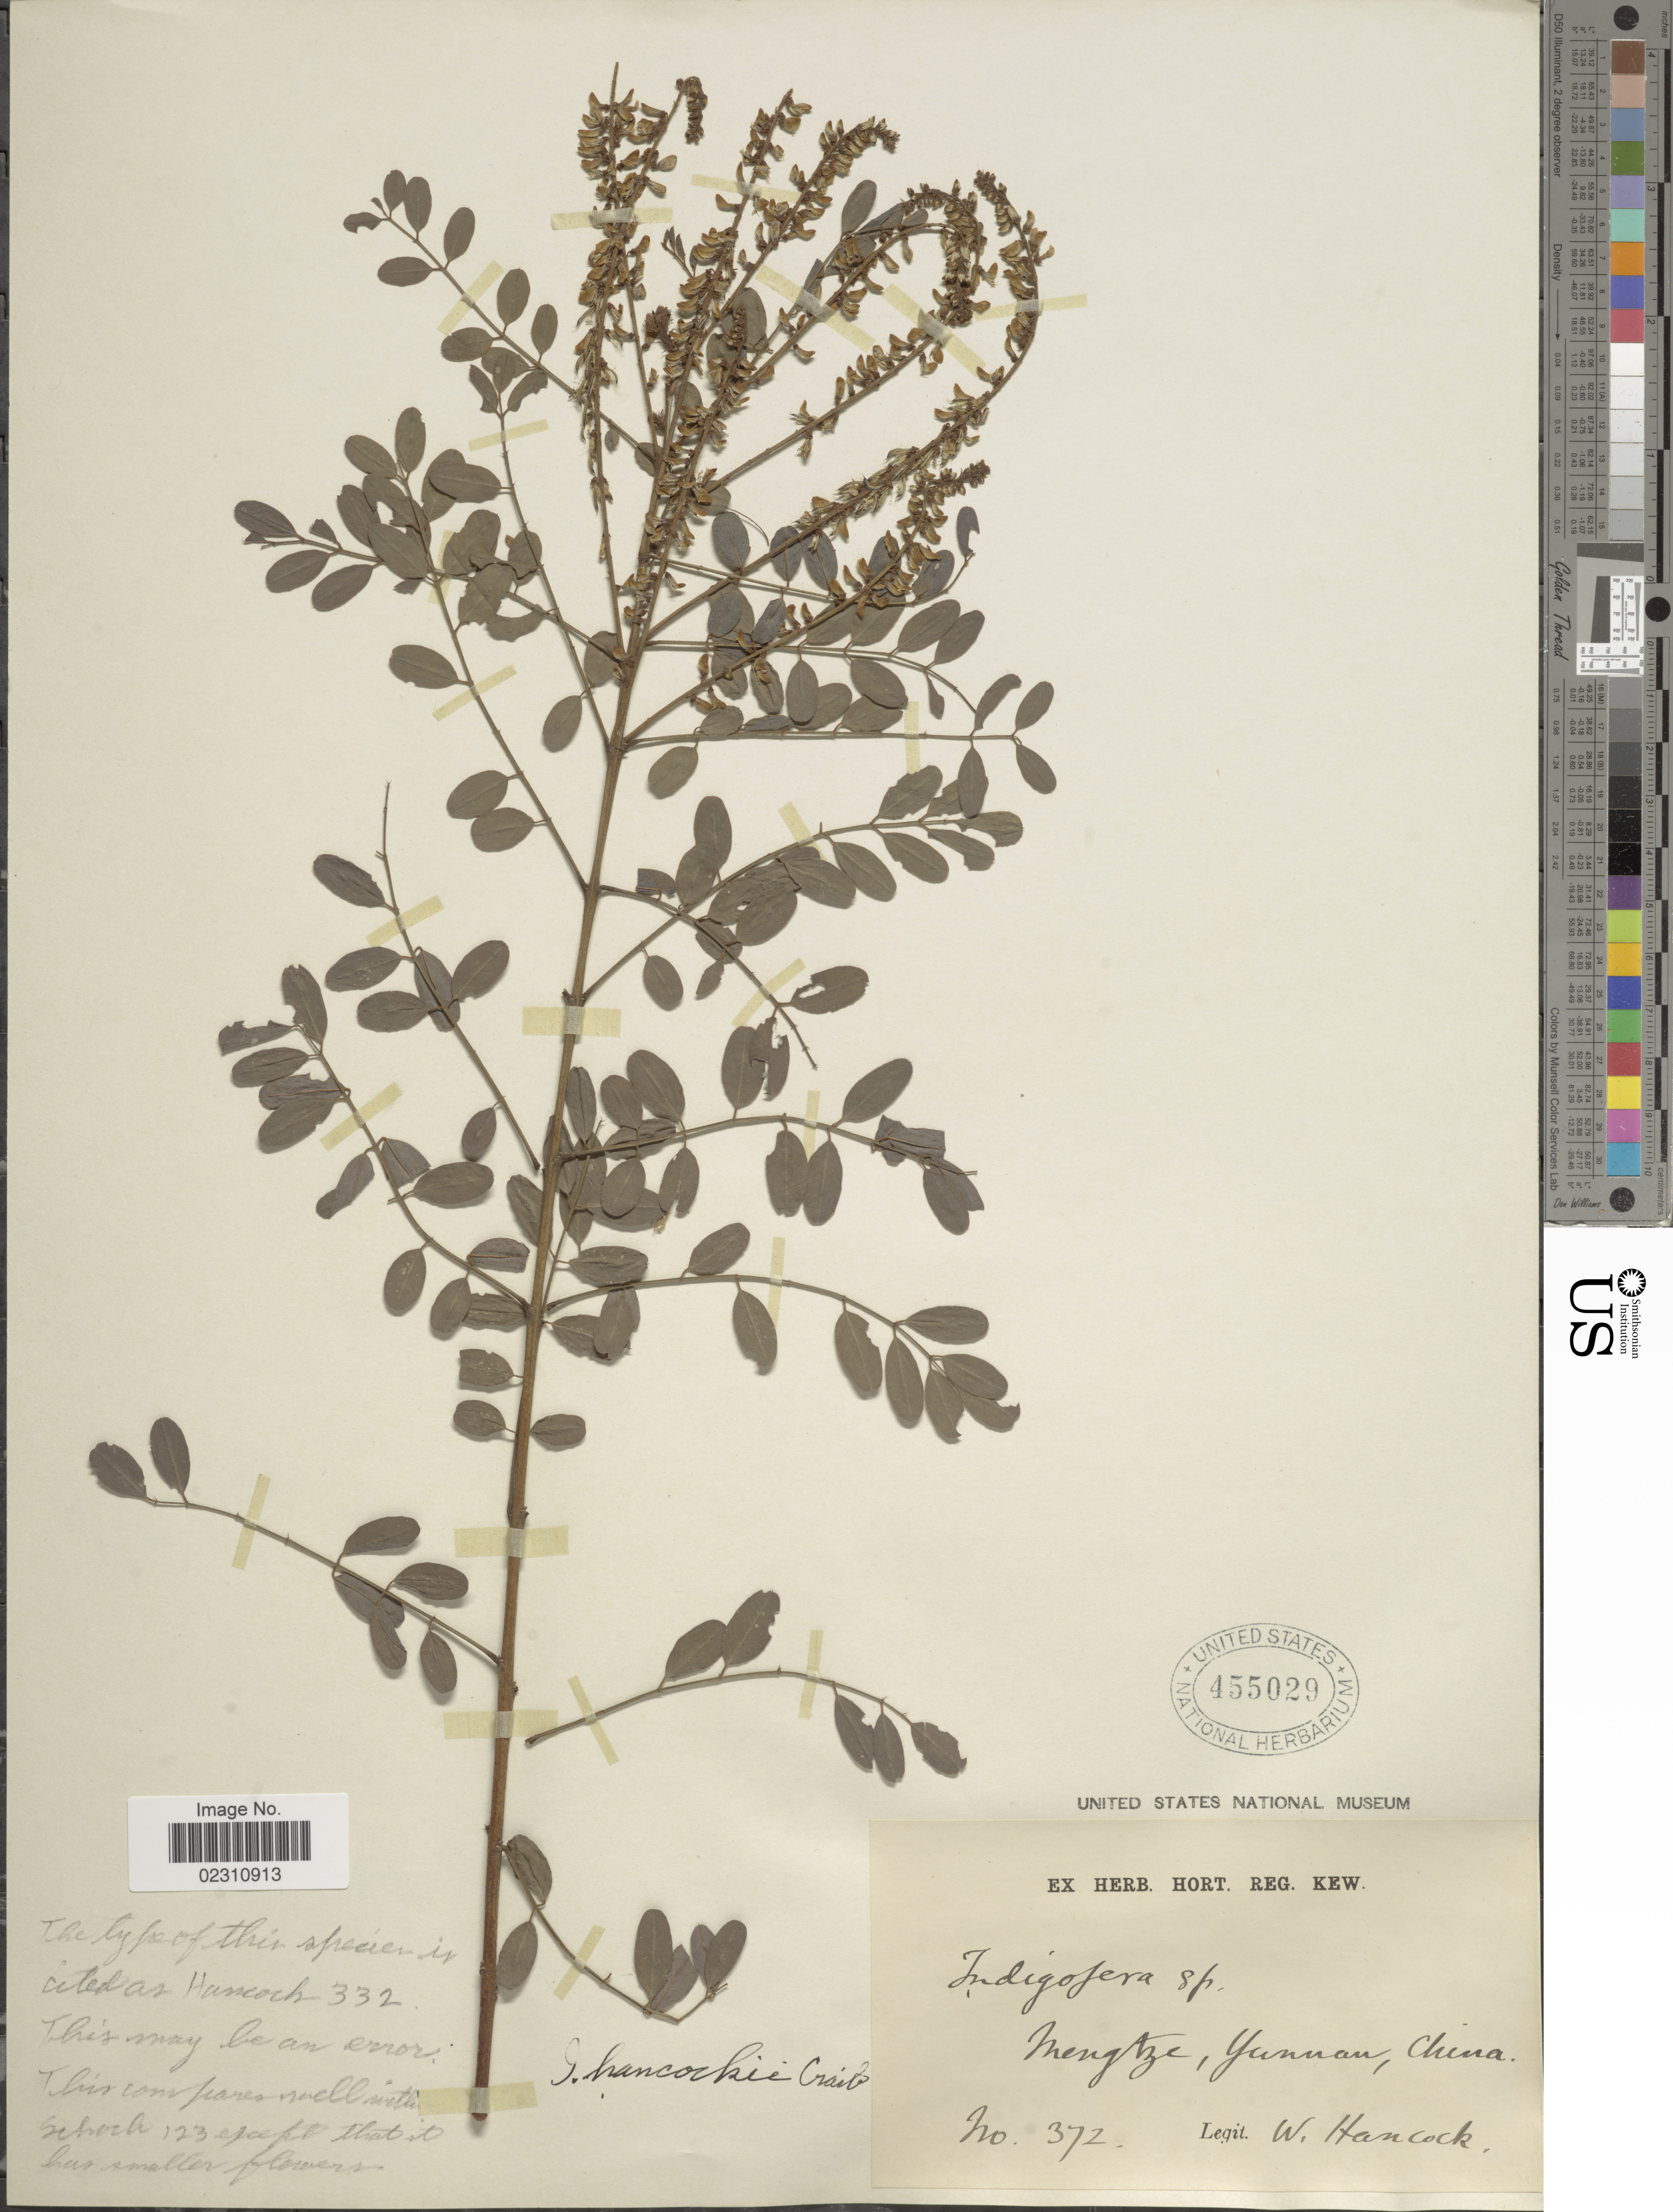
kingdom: Plantae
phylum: Tracheophyta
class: Magnoliopsida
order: Fabales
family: Fabaceae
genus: Indigofera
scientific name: Indigofera hancockii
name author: Craib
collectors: W. Hancock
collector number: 372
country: China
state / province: Yunnan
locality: Mengtze, Yunnan, China.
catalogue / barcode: US 455029